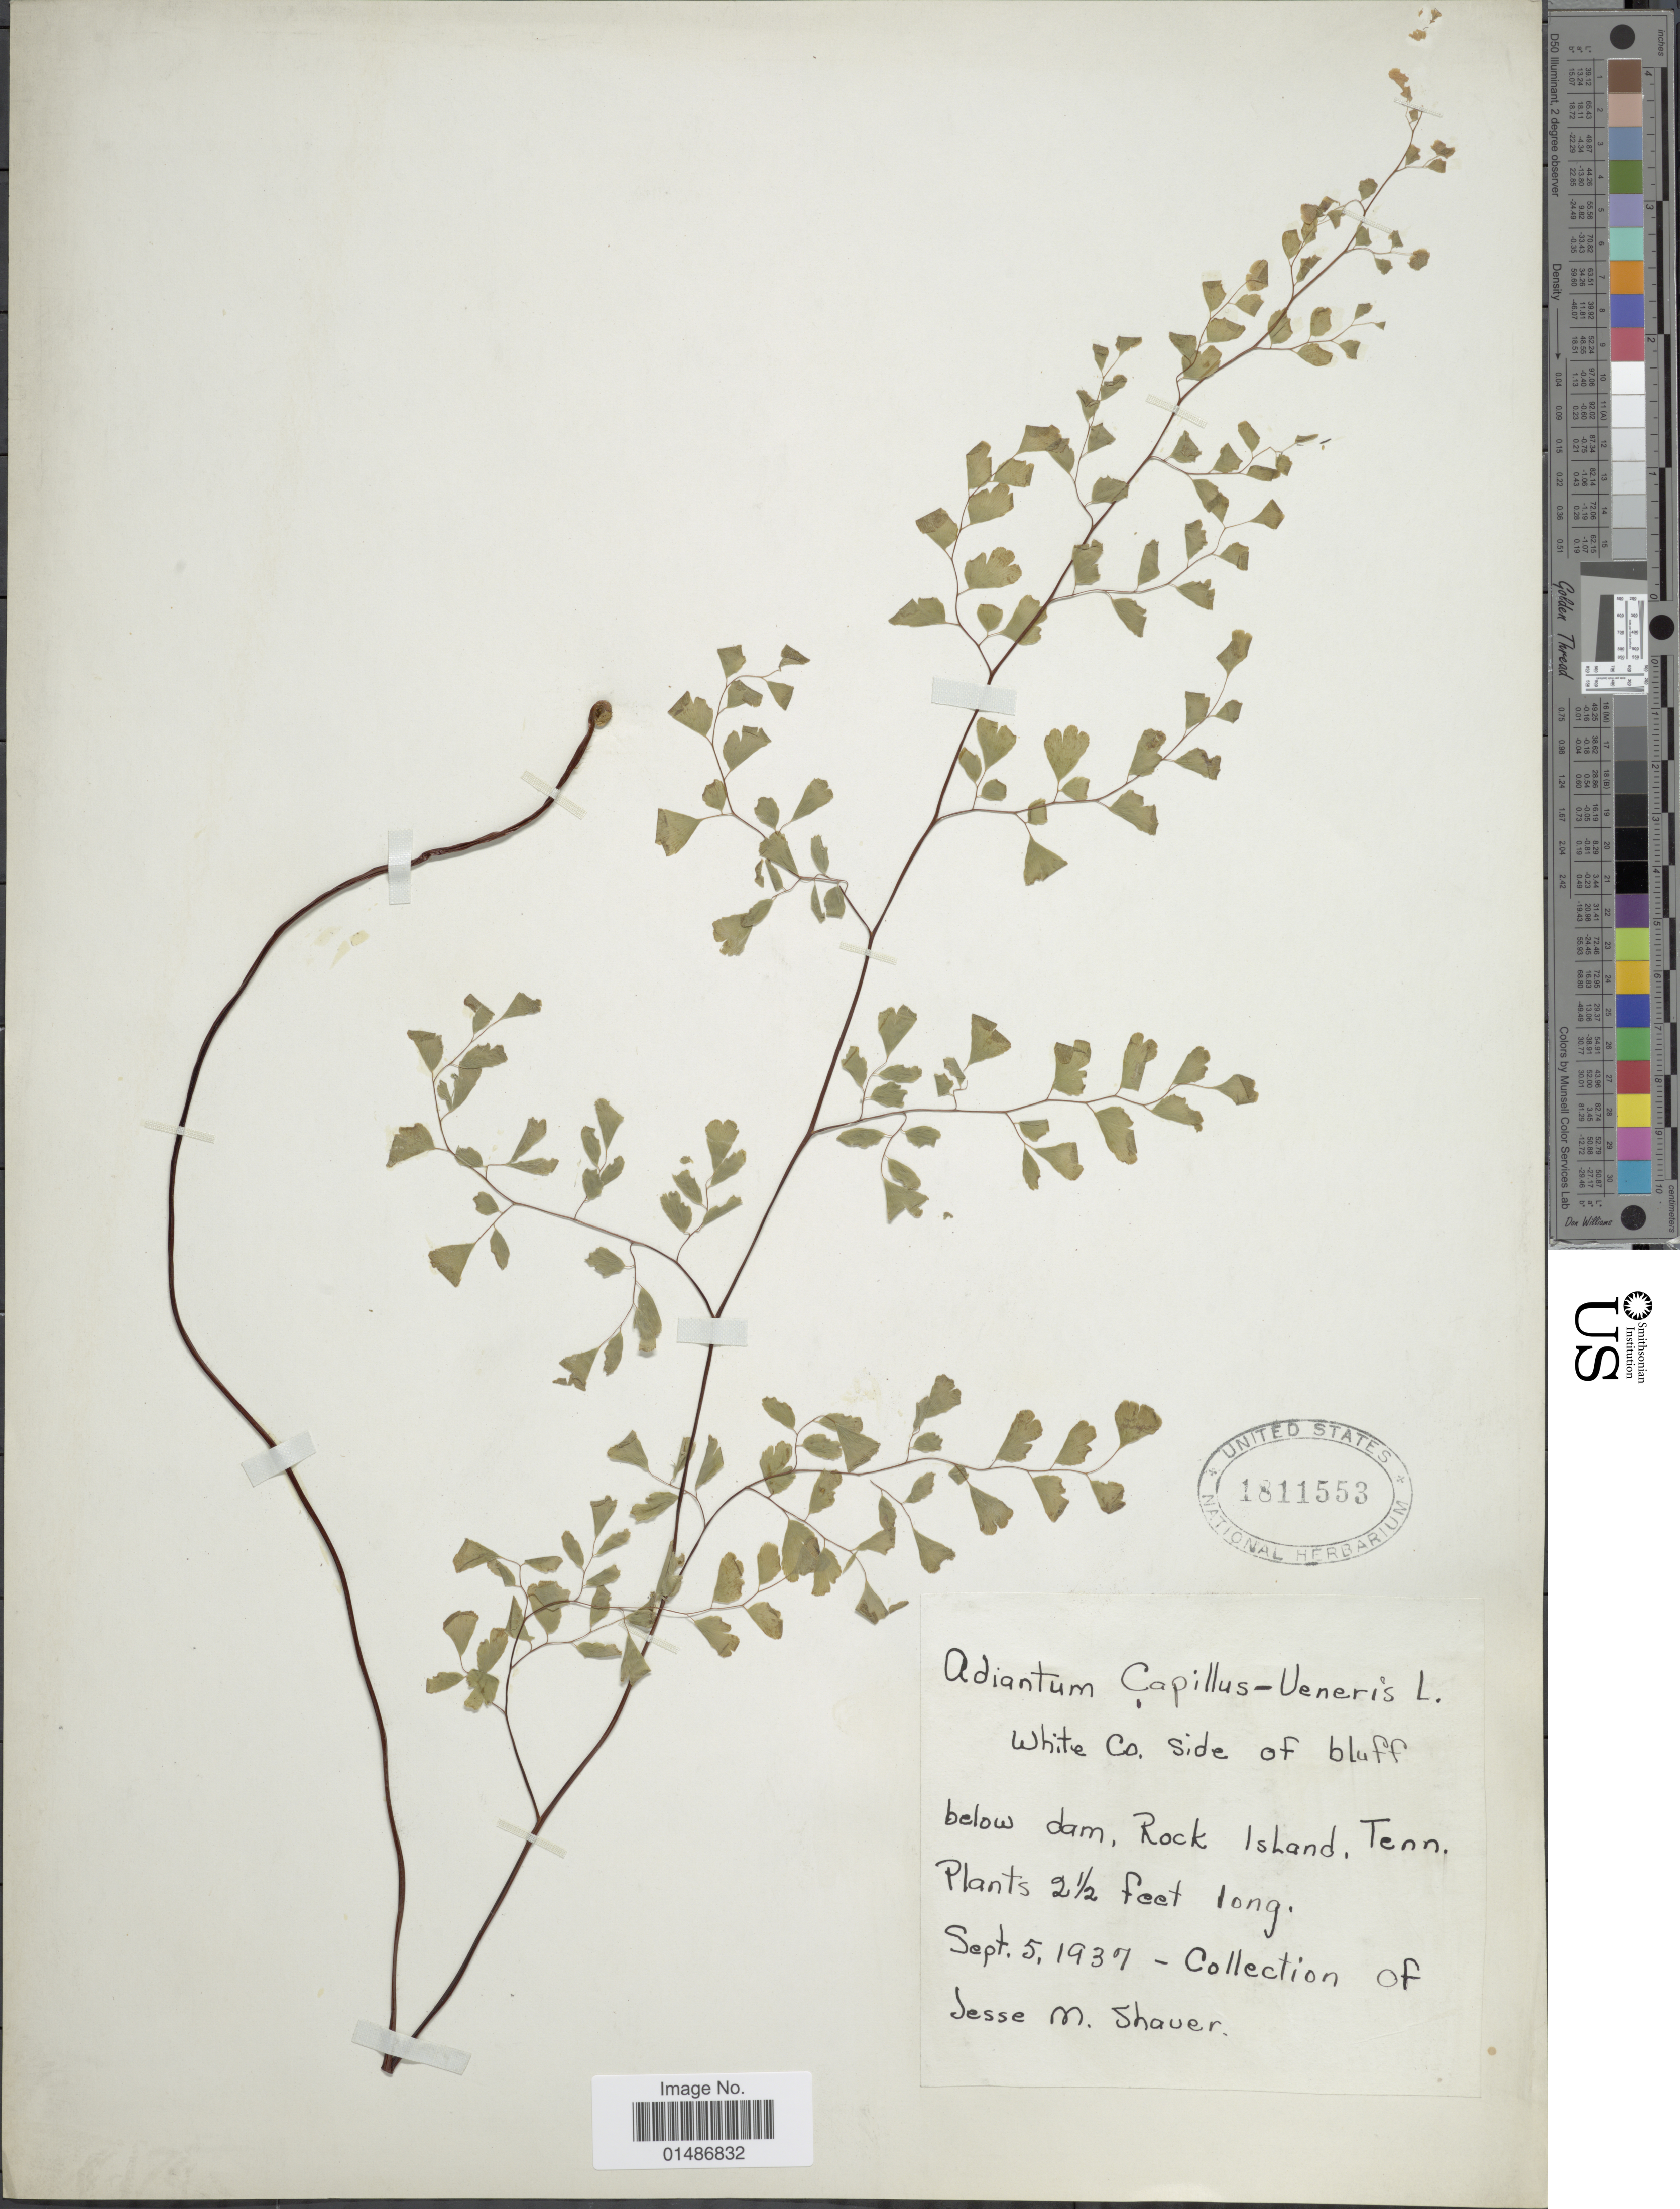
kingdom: Plantae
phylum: Tracheophyta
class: Polypodiopsida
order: Polypodiales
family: Pteridaceae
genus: Adiantum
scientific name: Adiantum capillus-veneris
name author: L.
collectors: J. Shaver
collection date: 1937-09-05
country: United States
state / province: Tennessee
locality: White Co. side of bluff below dam, Rock Island.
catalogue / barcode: US 1811553